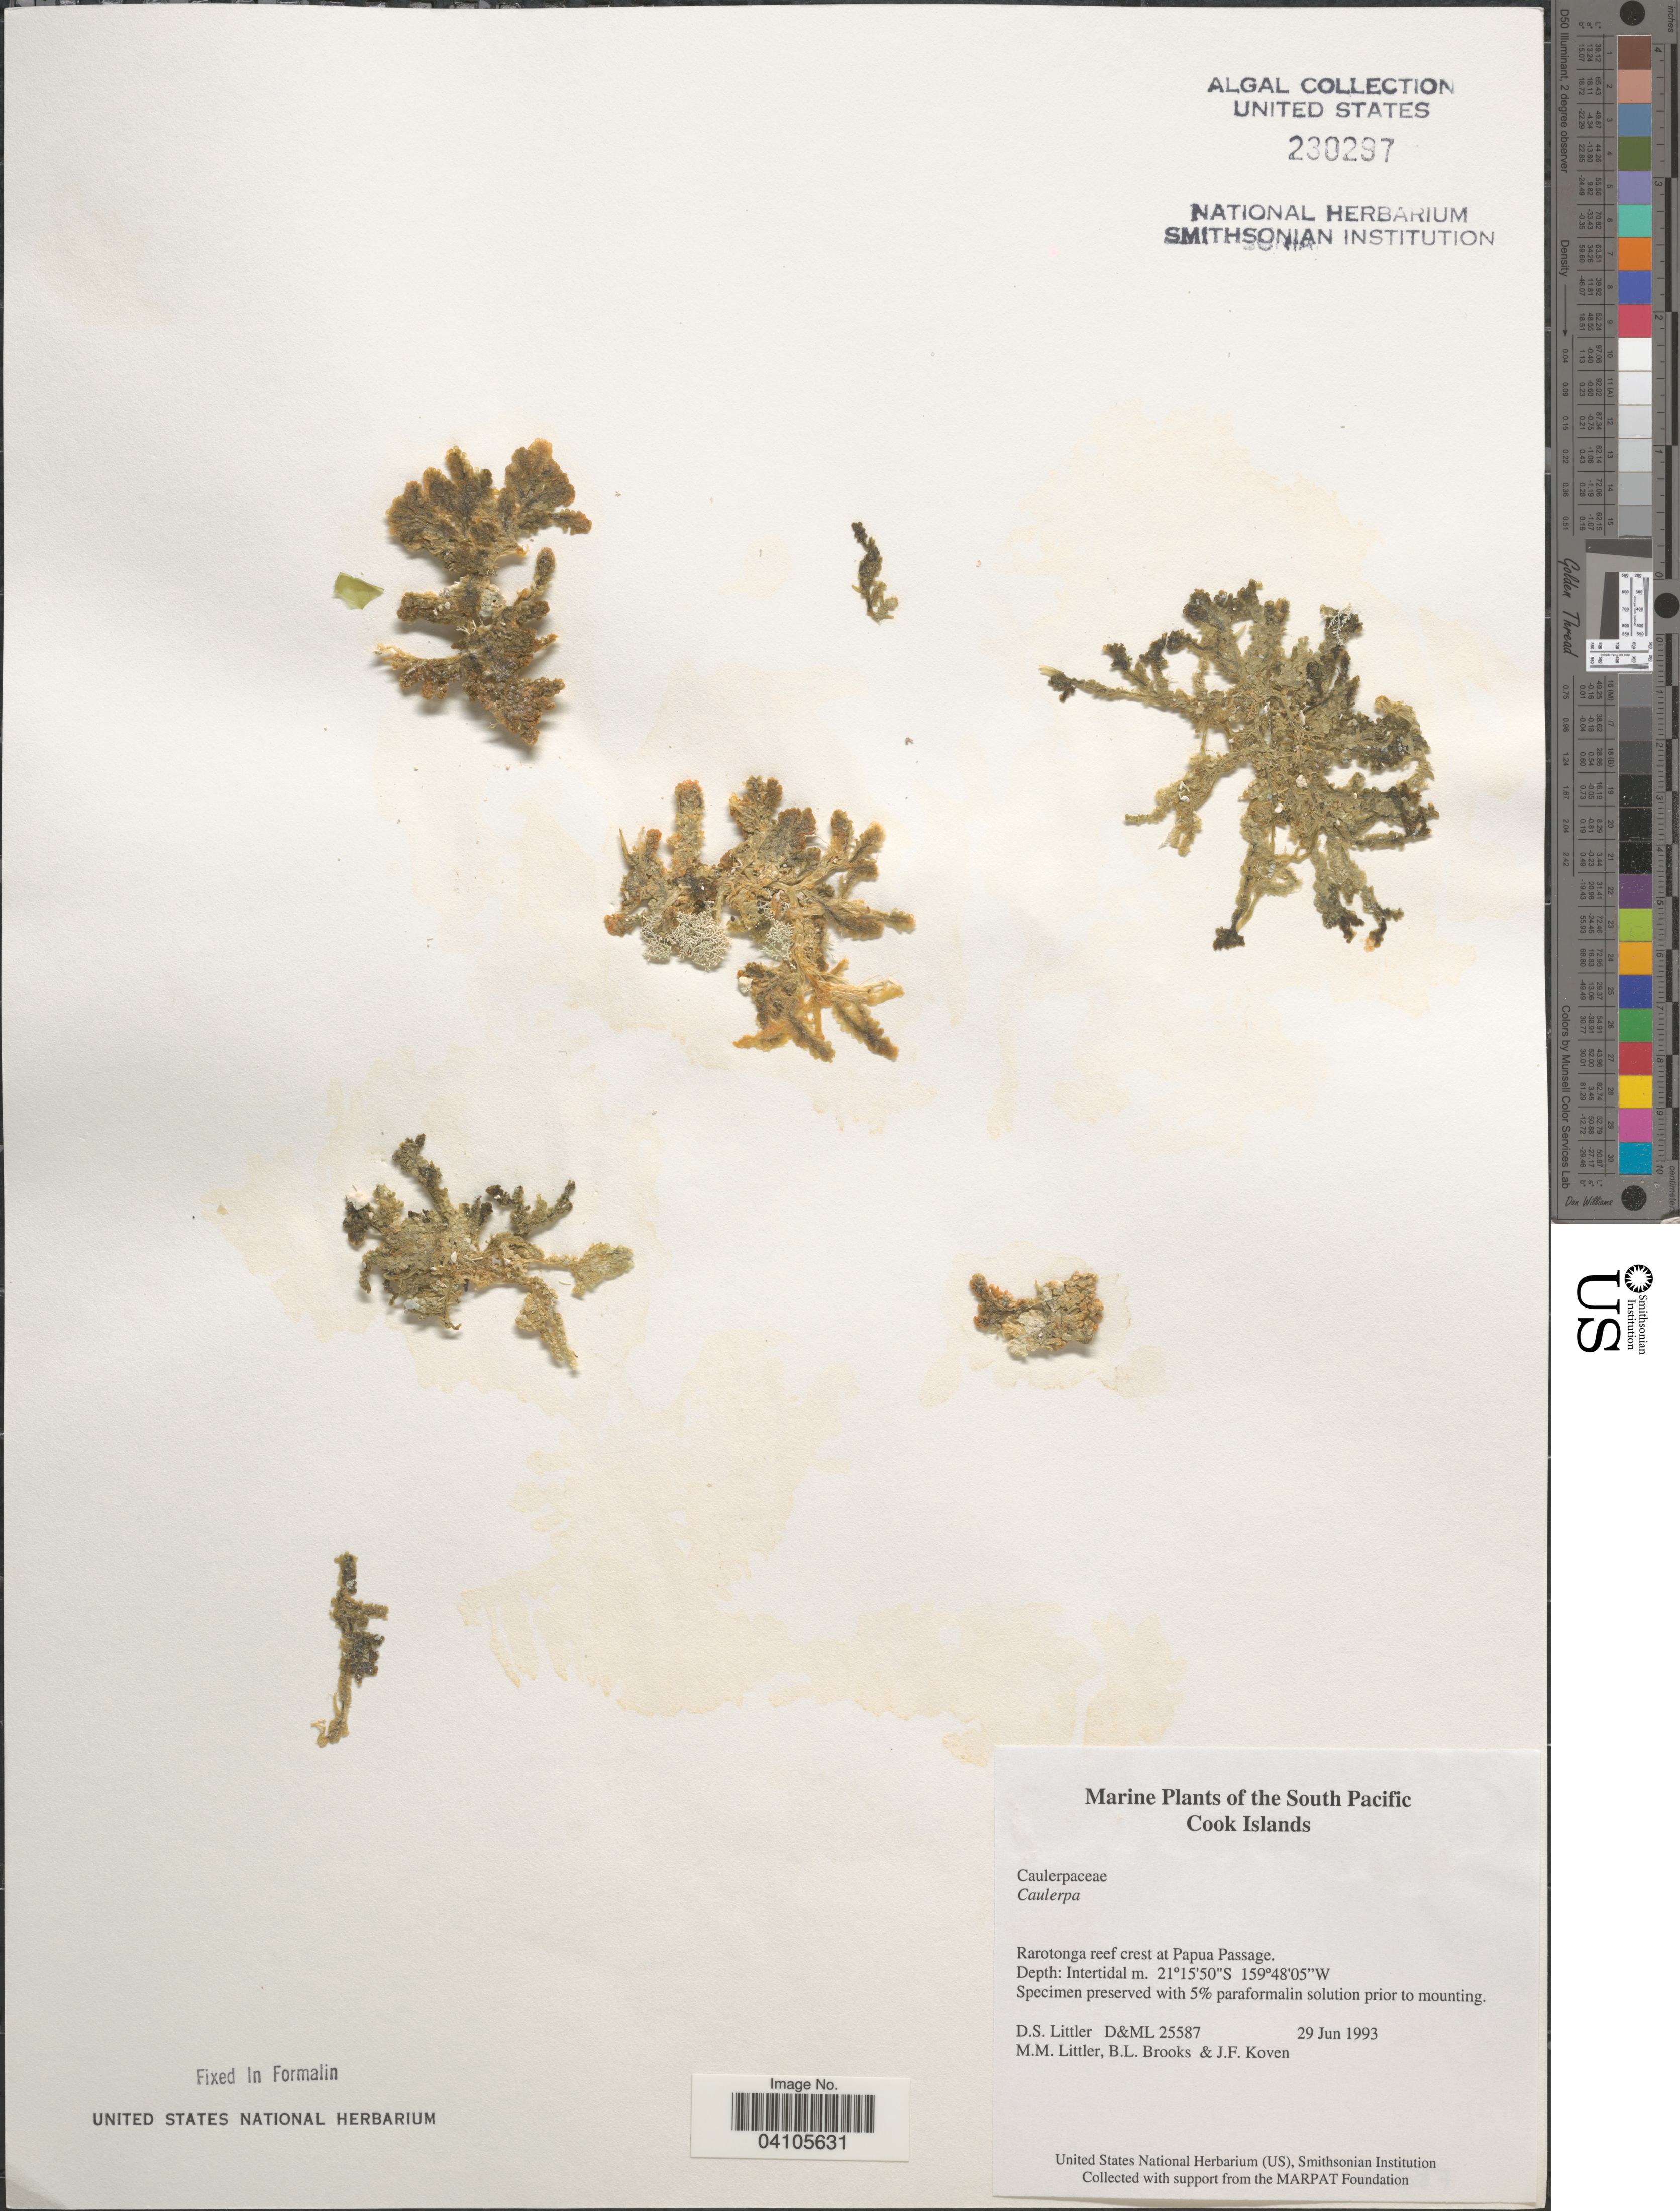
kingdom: Plantae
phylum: Chlorophyta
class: Ulvophyceae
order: Bryopsidales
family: Caulerpaceae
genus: Caulerpa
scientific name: Caulerpa sp.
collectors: D. S. Littler, B. Brooks & J. Koven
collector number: D&ML 25587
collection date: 1993-06-29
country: Cook Islands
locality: The South Pacific. Rarotonga reef crest at Papua Passage.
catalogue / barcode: US 230297